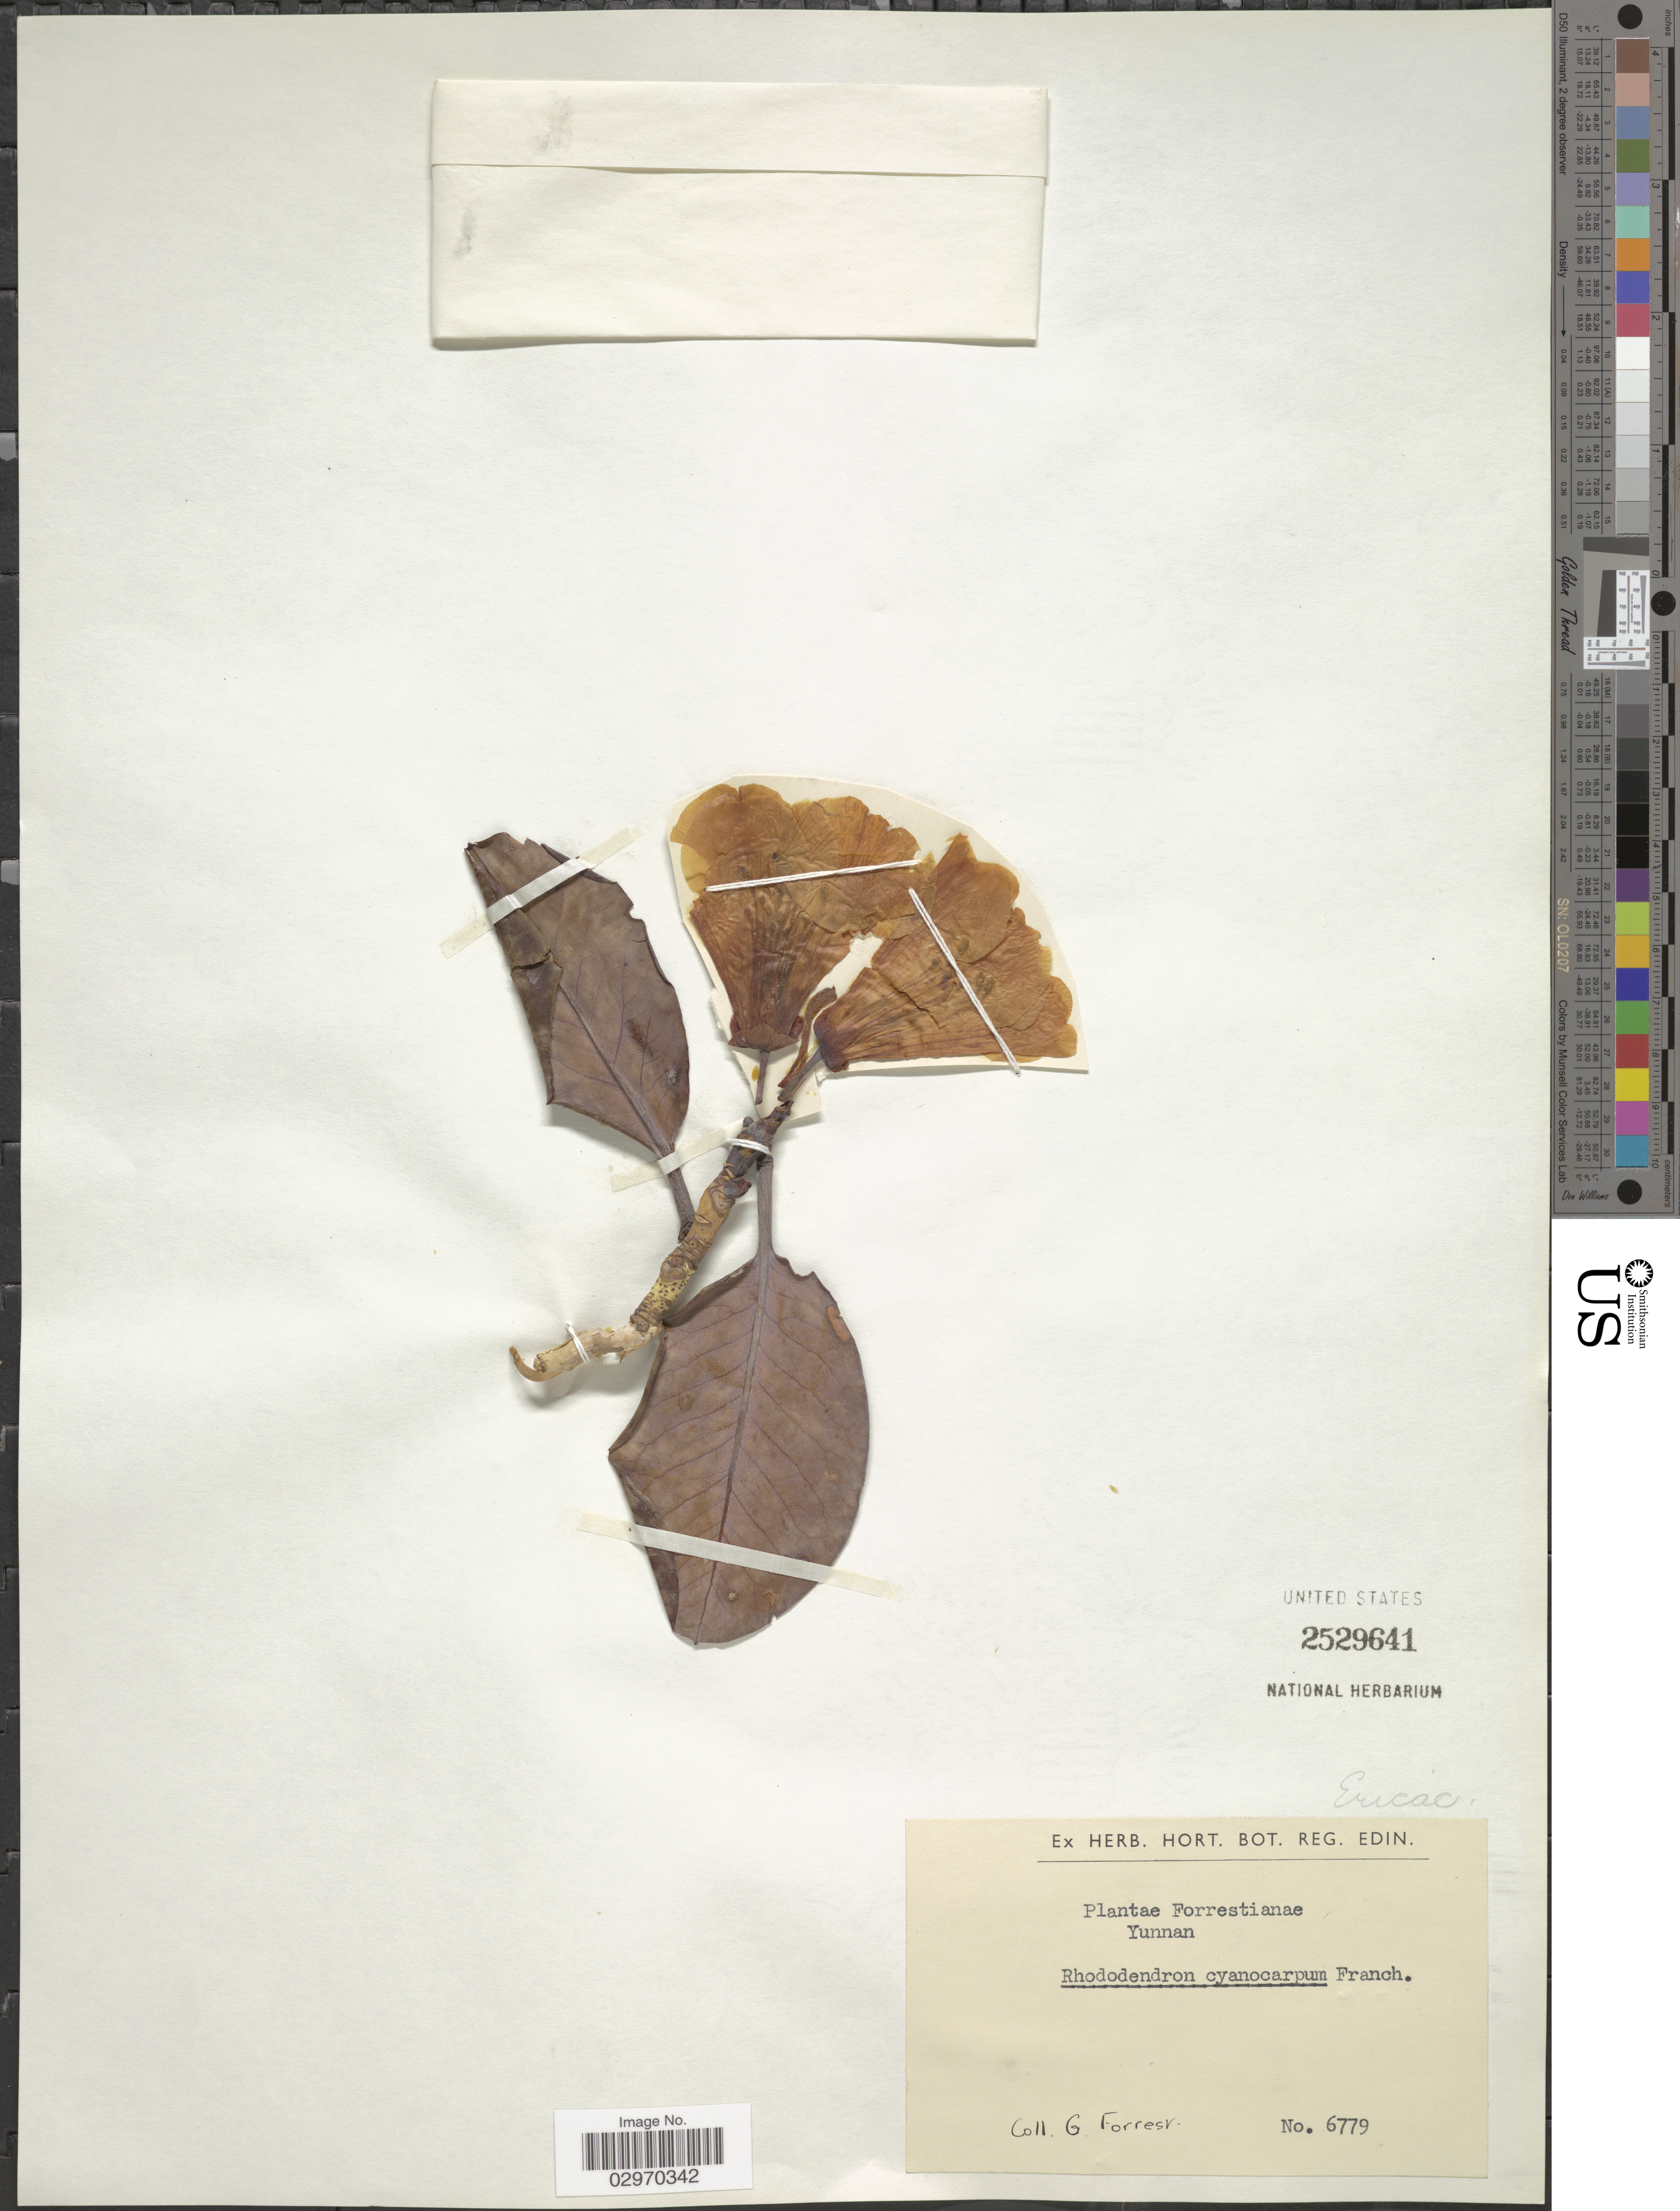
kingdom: Plantae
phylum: Tracheophyta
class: Magnoliopsida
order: Ericales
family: Ericaceae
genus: Rhododendron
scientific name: Rhododendron cyanocarpum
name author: (Franch.) Franch. ex W.W. Sm.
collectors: G. Forrest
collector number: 6779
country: China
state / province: Yunnan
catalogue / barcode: US 2529641